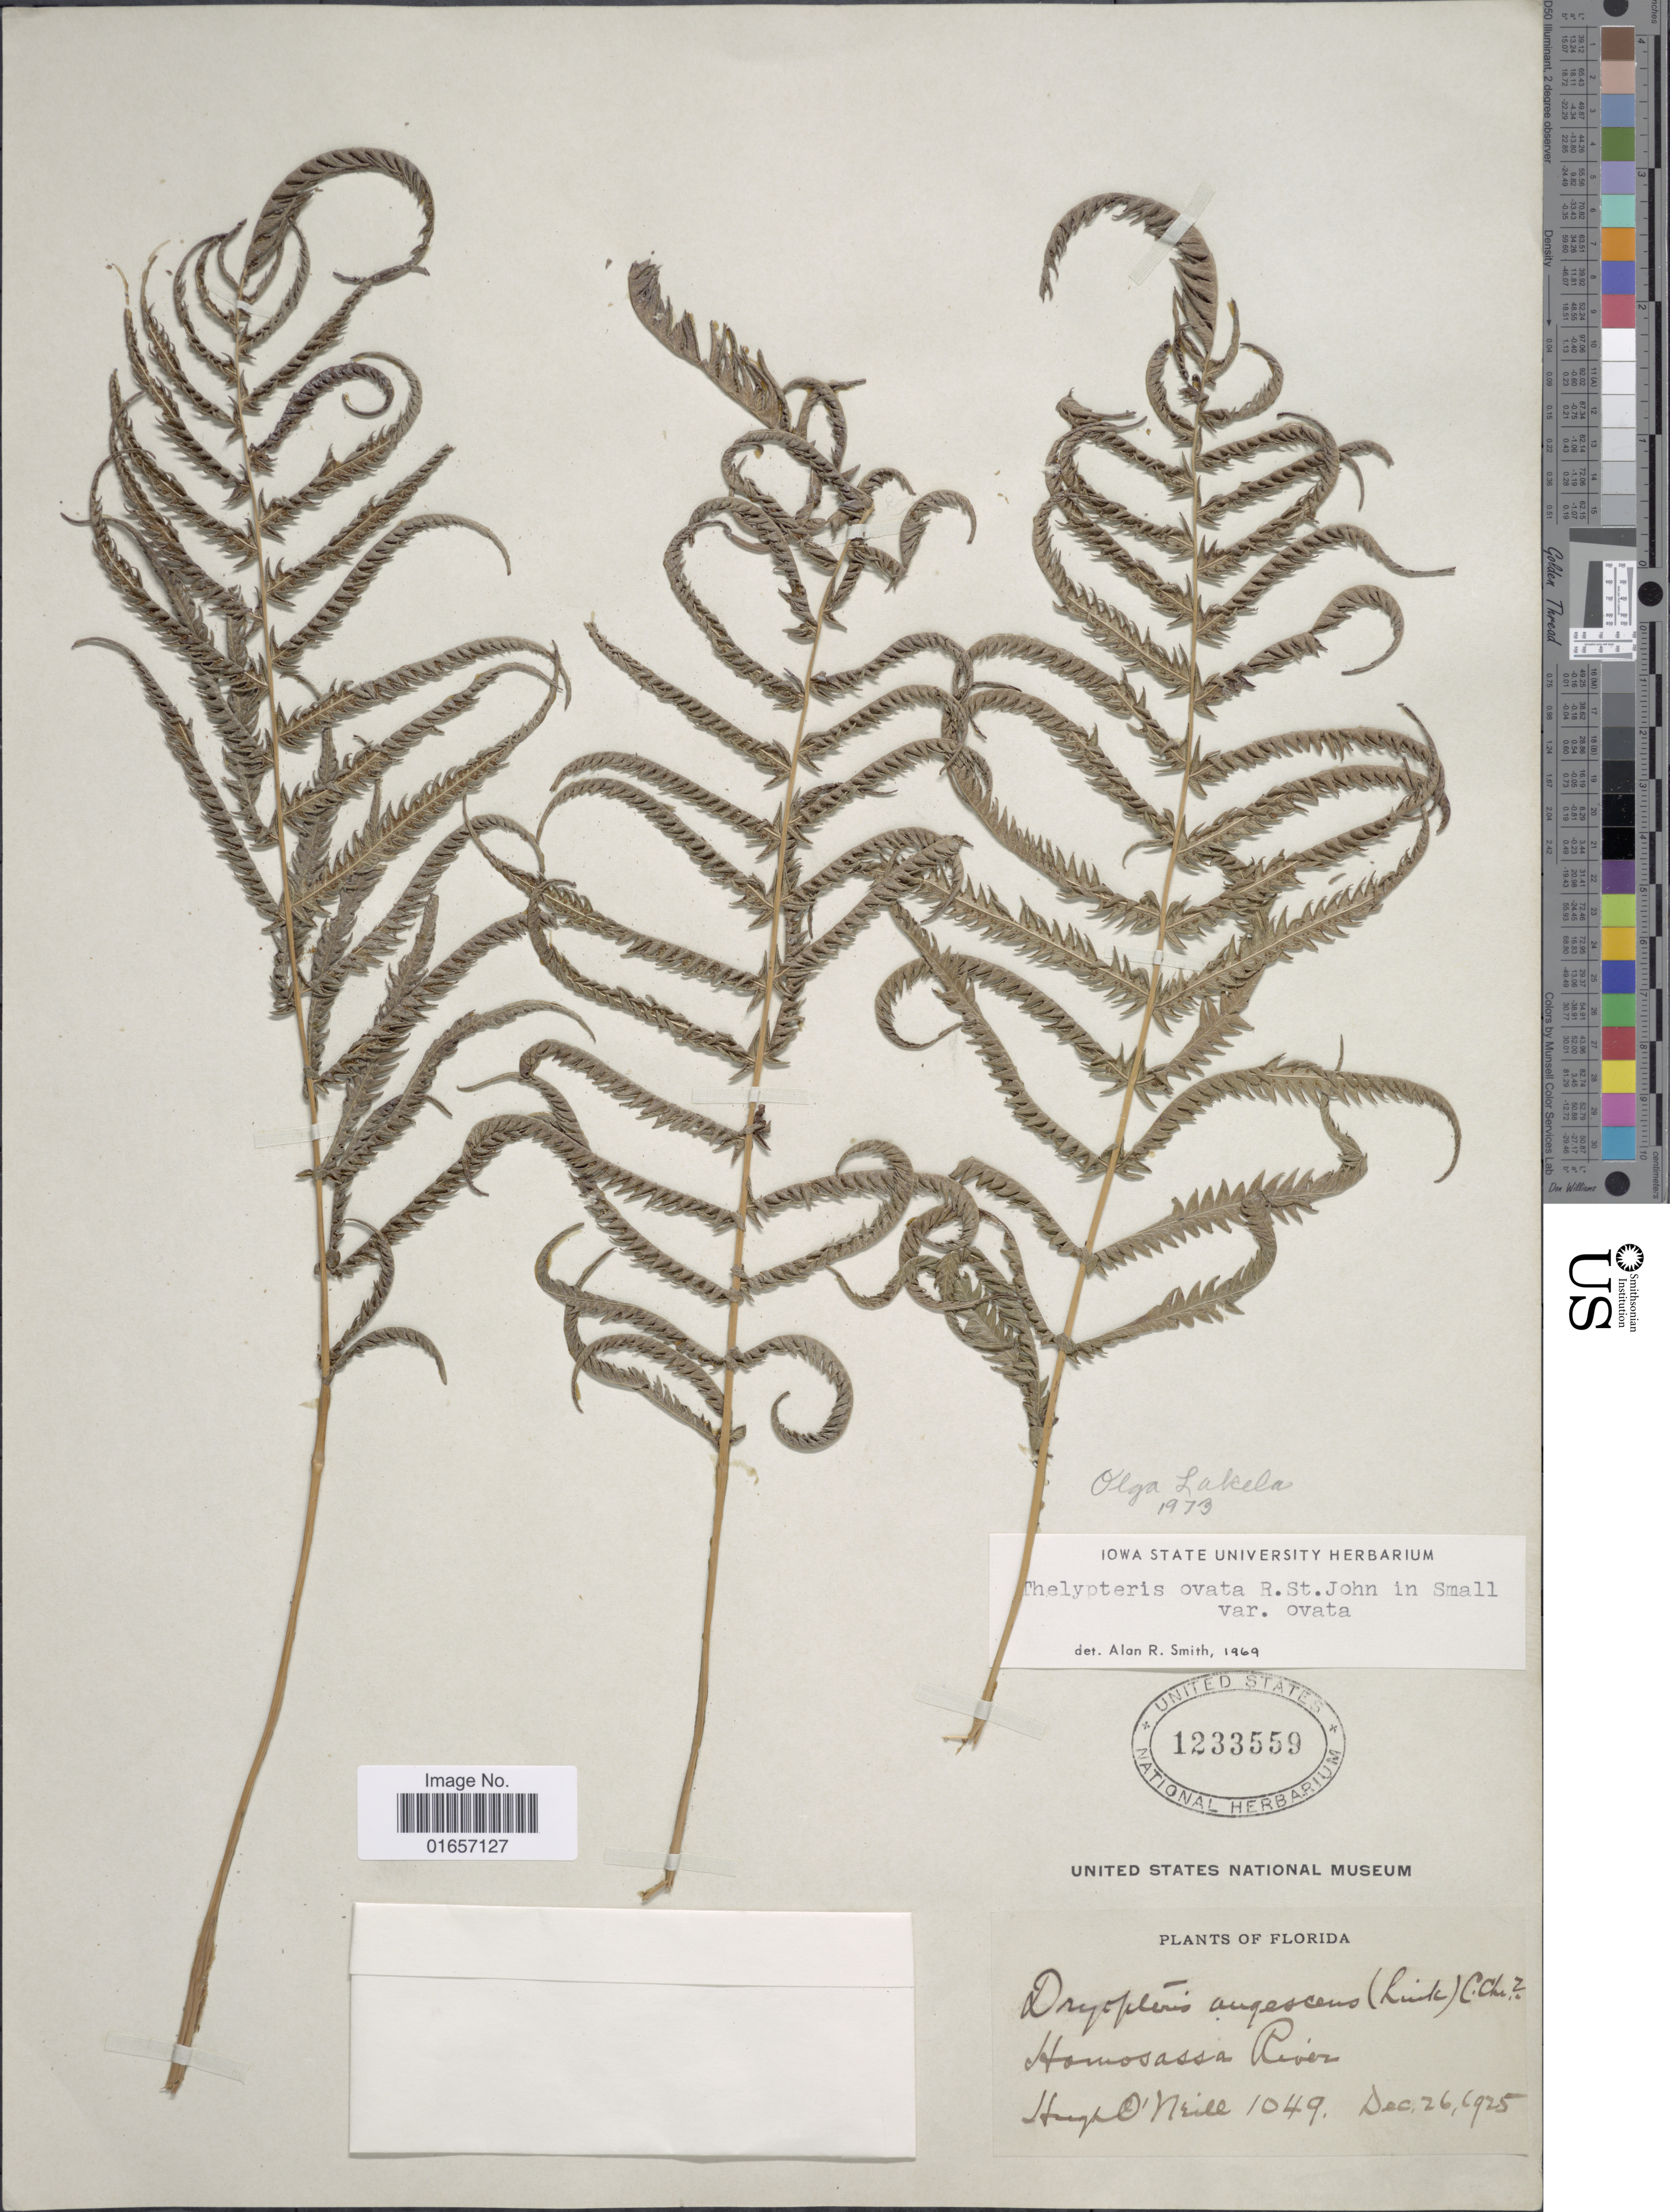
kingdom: Plantae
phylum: Tracheophyta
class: Polypodiopsida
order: Polypodiales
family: Thelypteridaceae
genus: Christella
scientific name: Christella ovata var. ovata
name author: (R.P. St. John) Á. Löve & D. Löve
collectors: H. T. O' Neill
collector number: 1049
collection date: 1925-12-26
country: United States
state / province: Florida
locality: Homosassa River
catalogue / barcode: US 1233559